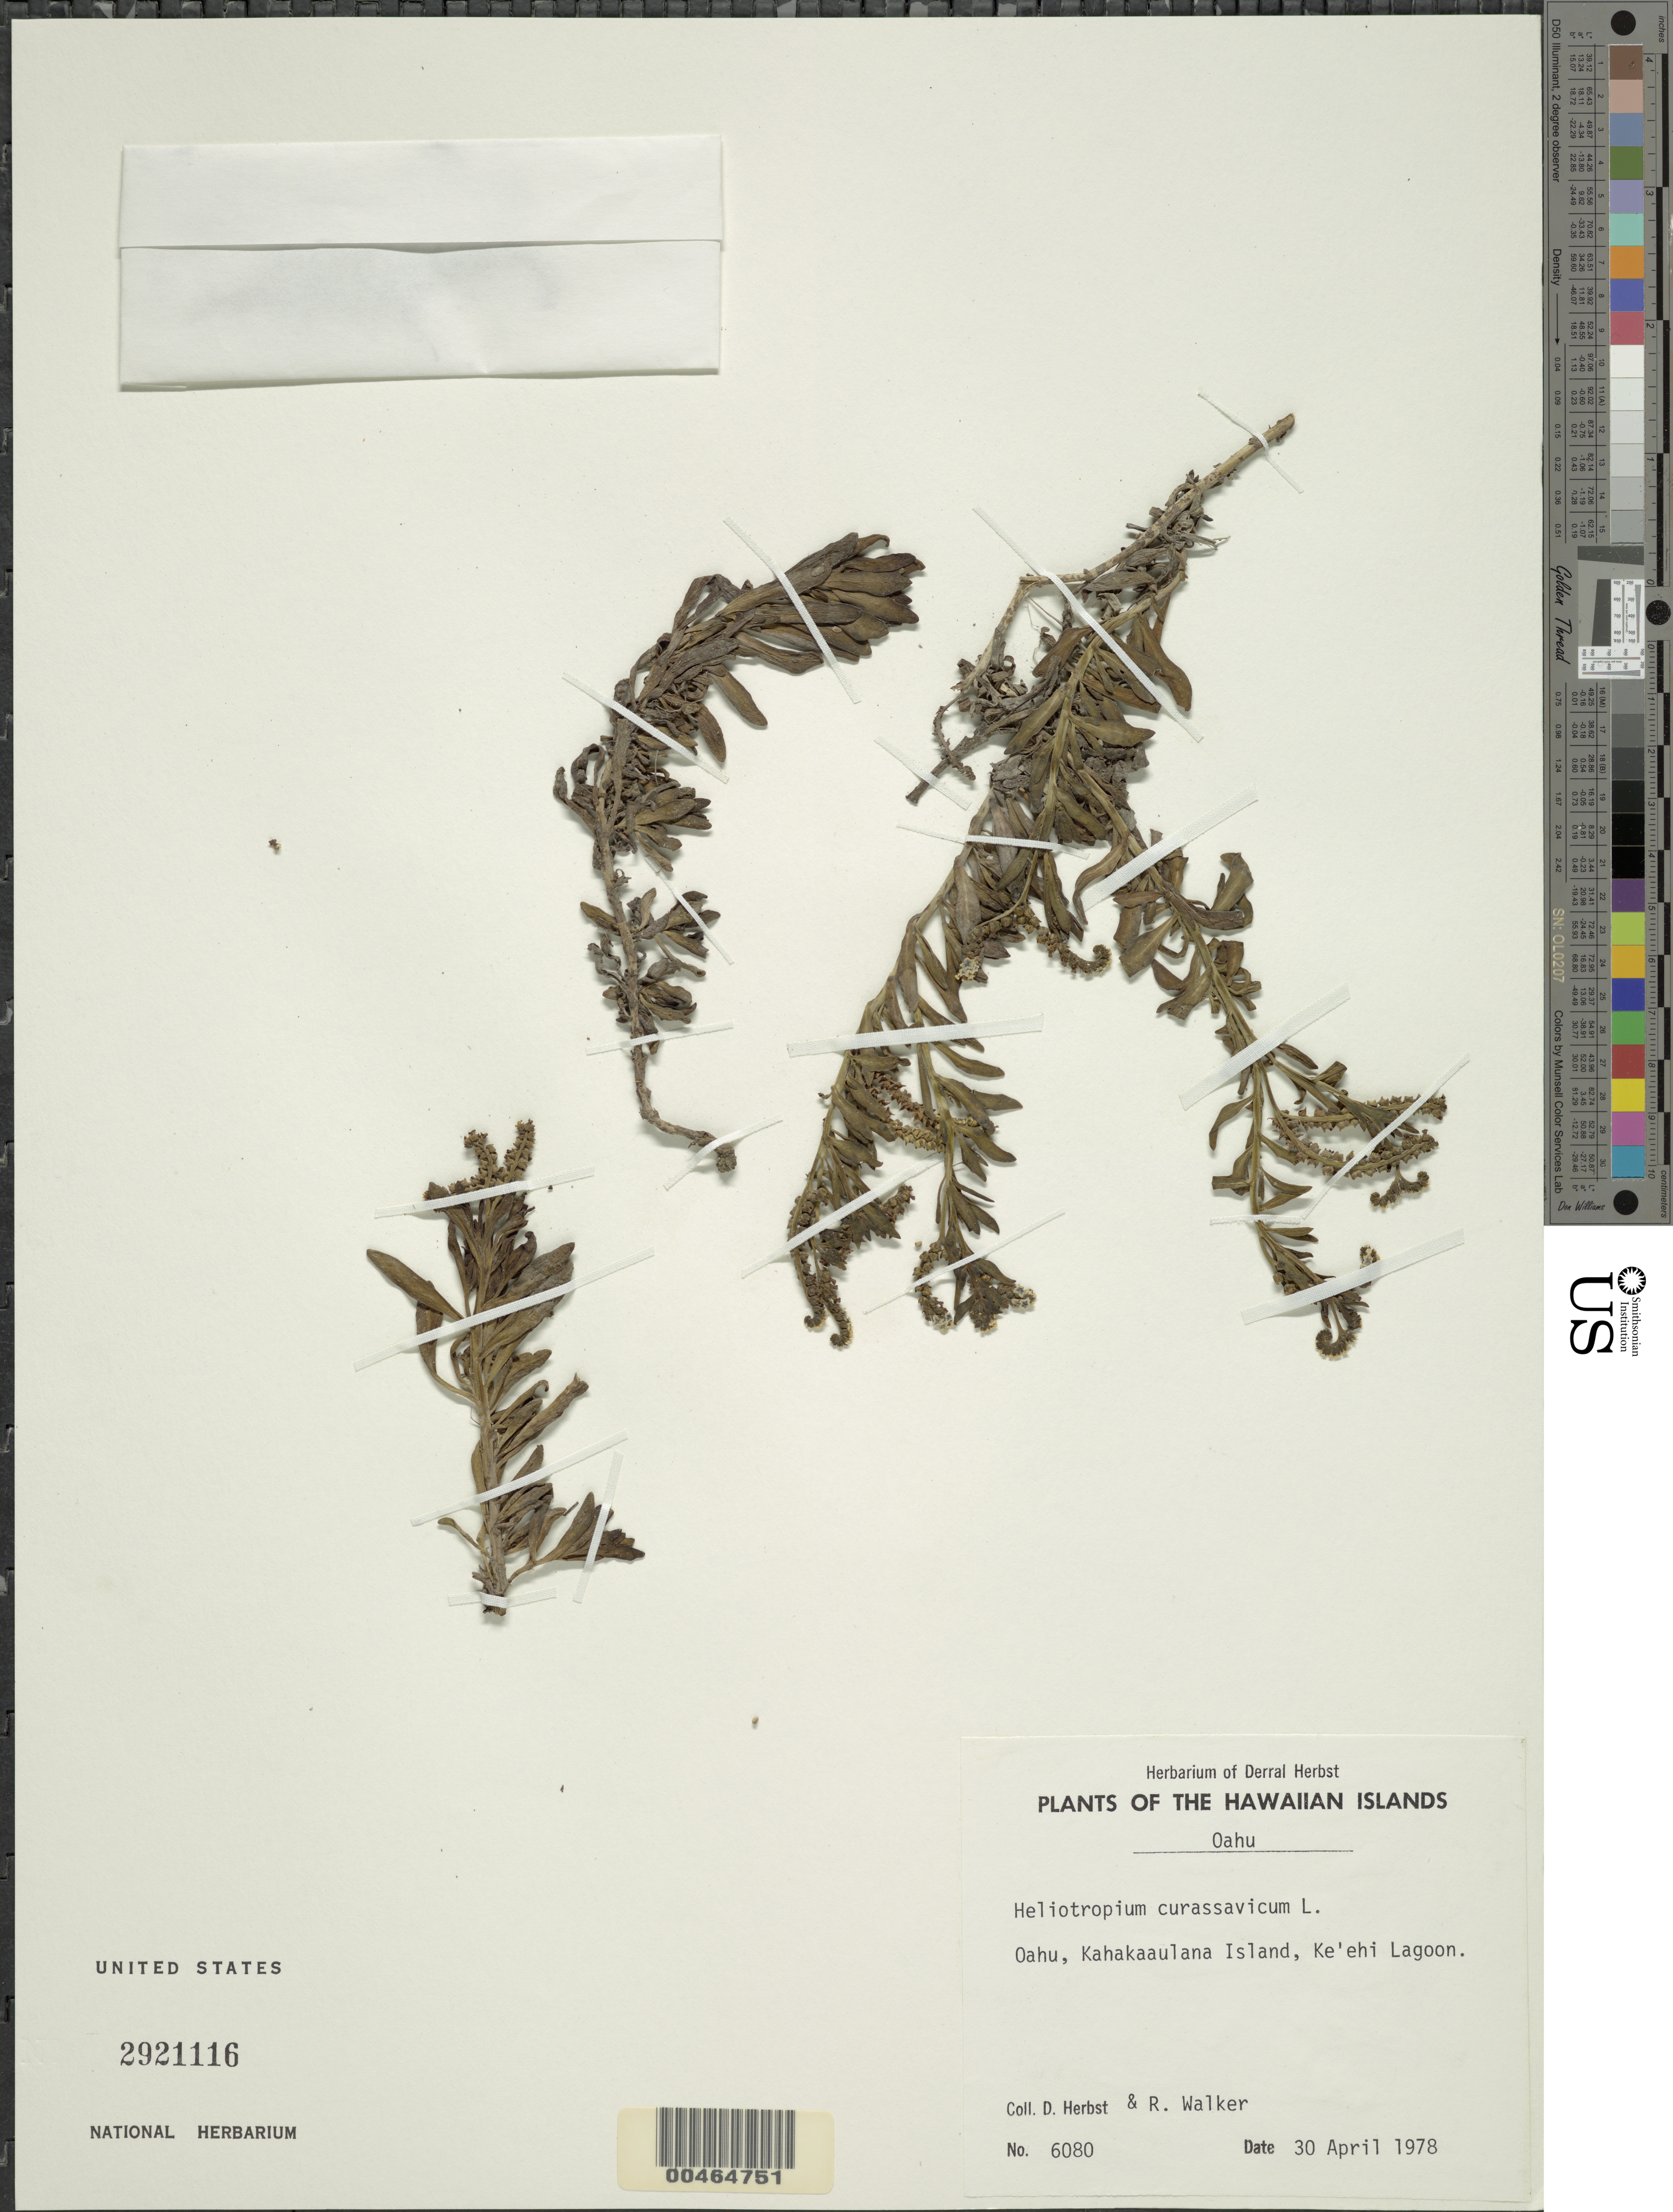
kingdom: Plantae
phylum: Tracheophyta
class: Magnoliopsida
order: Boraginales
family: Heliotropiaceae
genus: Heliotropium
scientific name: Heliotropium curassavicum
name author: L.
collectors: D. R. Herbst & R. Walker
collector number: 6080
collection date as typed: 30 Apr 1978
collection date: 1978-04-30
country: United States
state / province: Hawaii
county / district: Honolulu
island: Oahu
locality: Keehi Lagoon, Oahu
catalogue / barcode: US 2921116